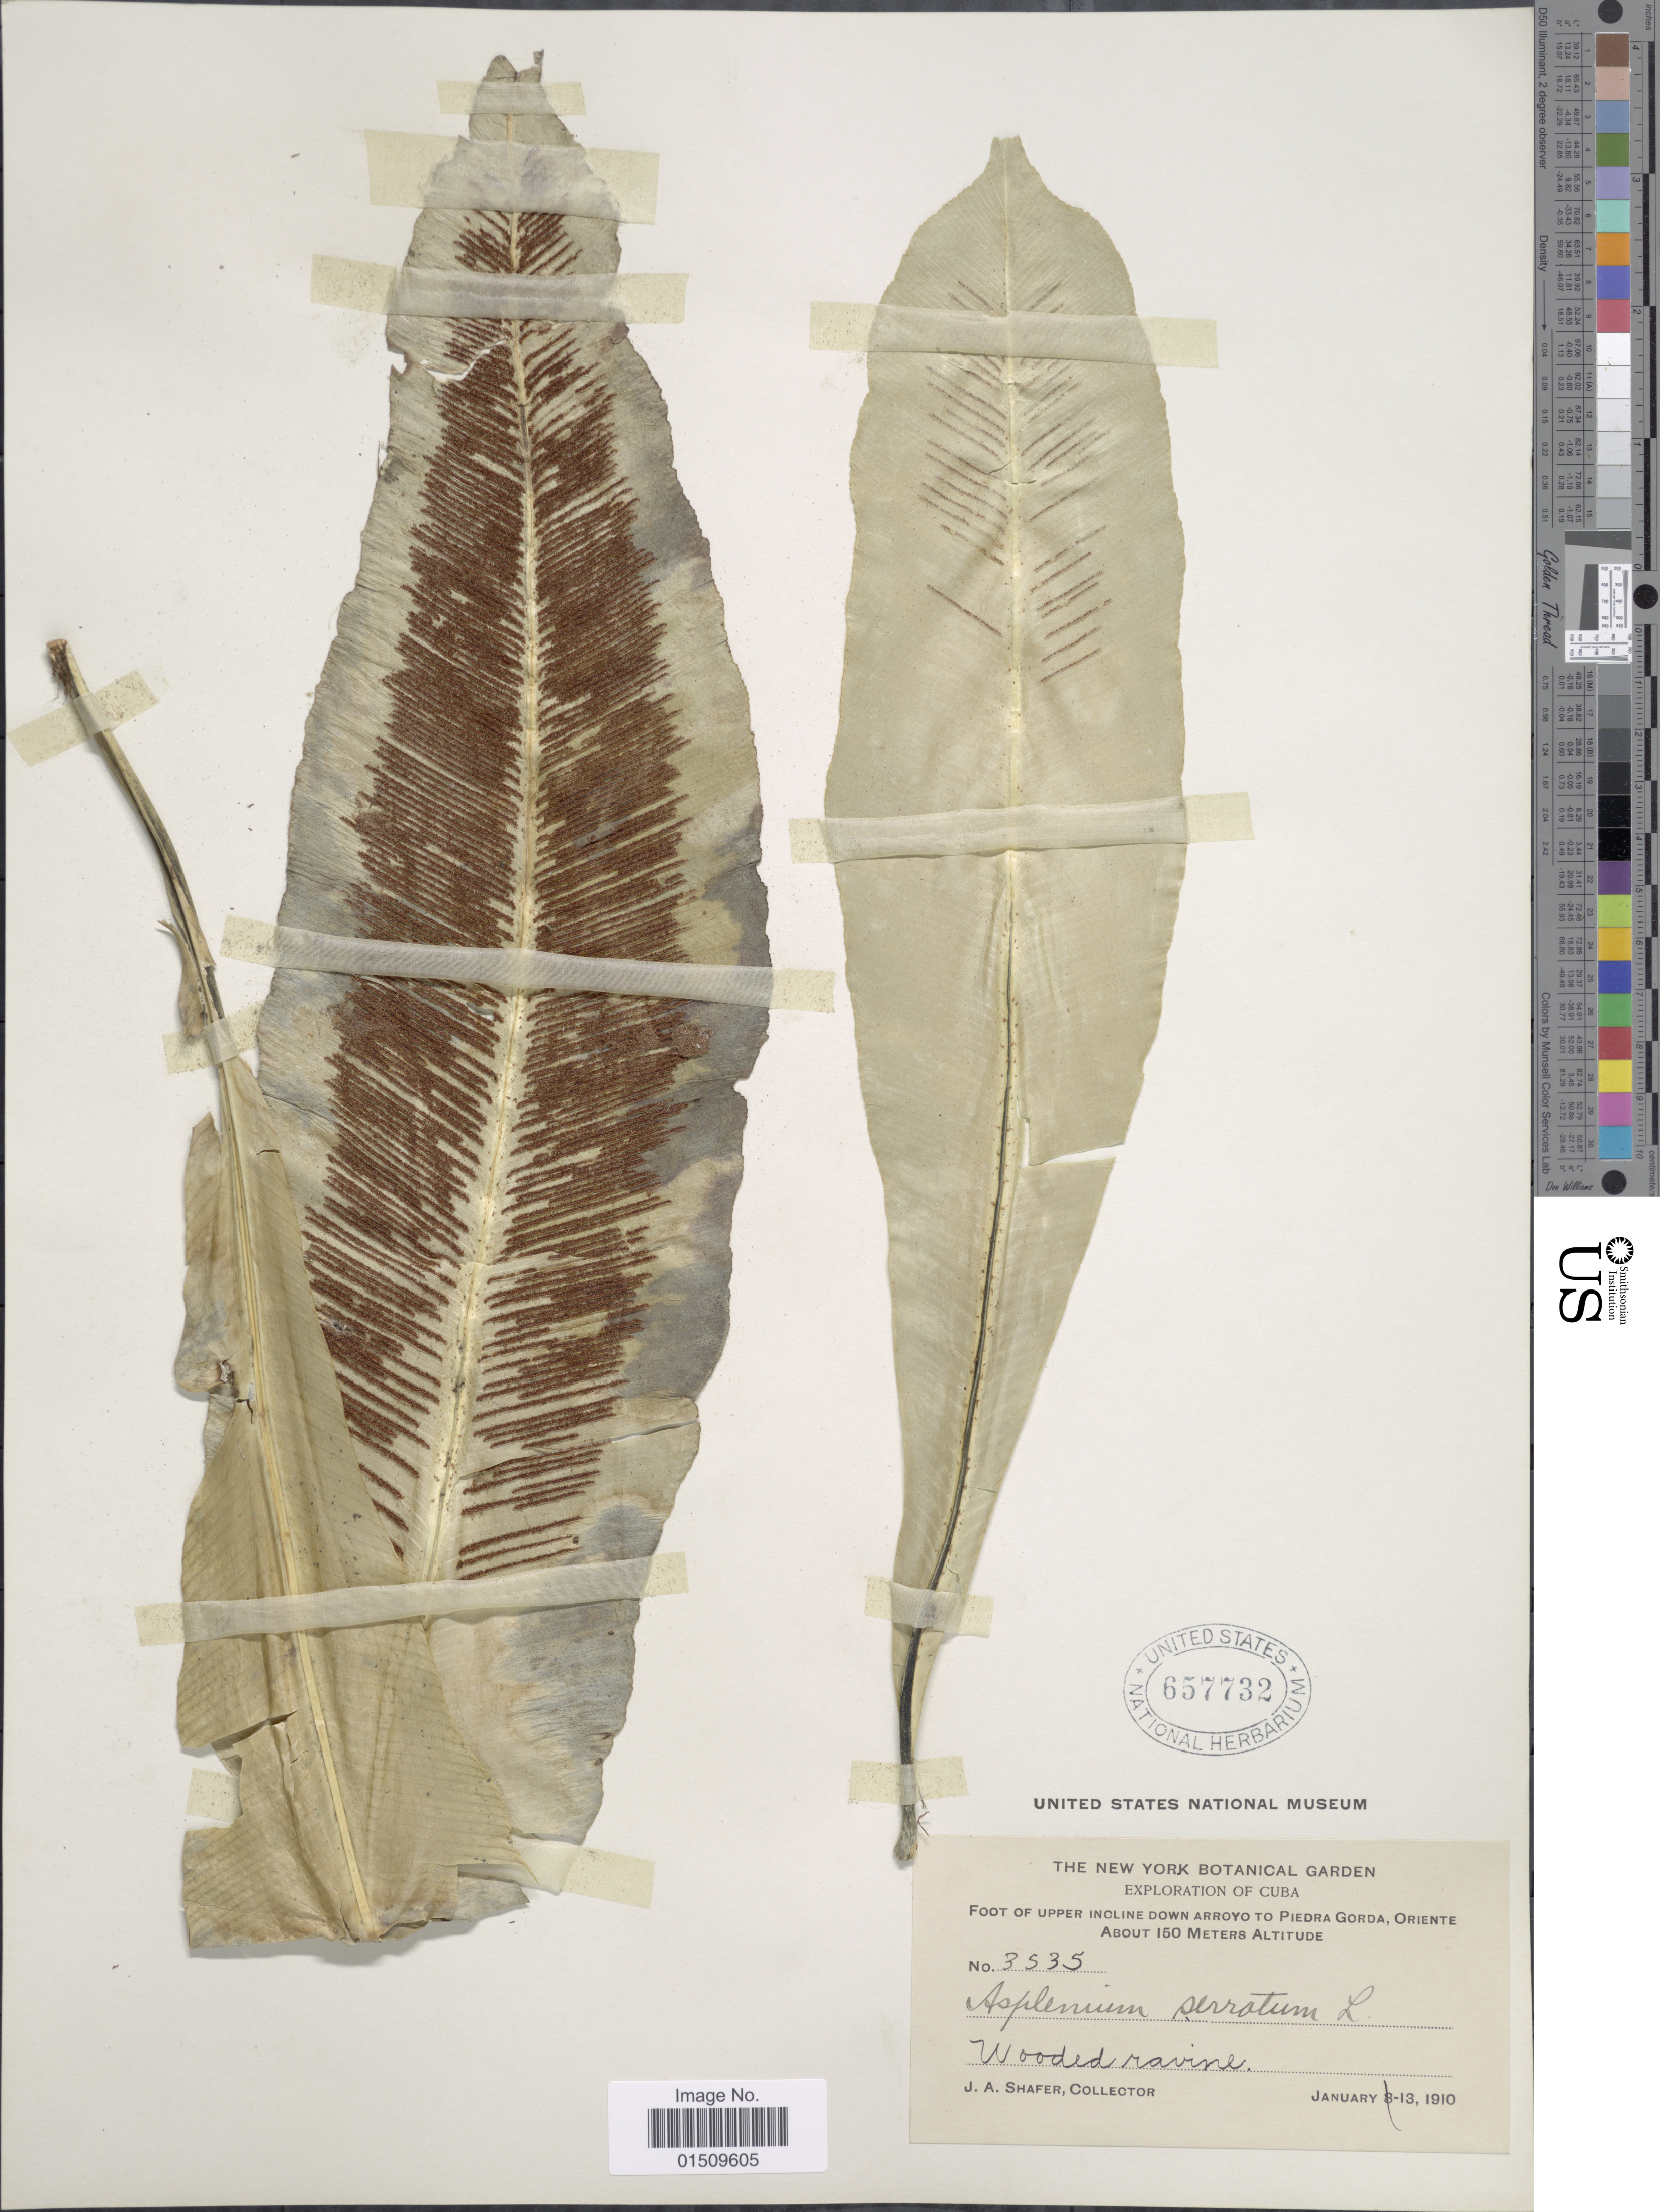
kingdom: Plantae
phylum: Tracheophyta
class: Polypodiopsida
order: Polypodiales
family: Aspleniaceae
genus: Asplenium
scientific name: Asplenium serratum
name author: L.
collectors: J. A. Shafer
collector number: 3535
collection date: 1910-01-13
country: Cuba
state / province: Oriente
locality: Cuba, Foot of Upper Incline down Arroyo to Piedra Gorda, Wooded ravine.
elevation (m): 150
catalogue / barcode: US 657732